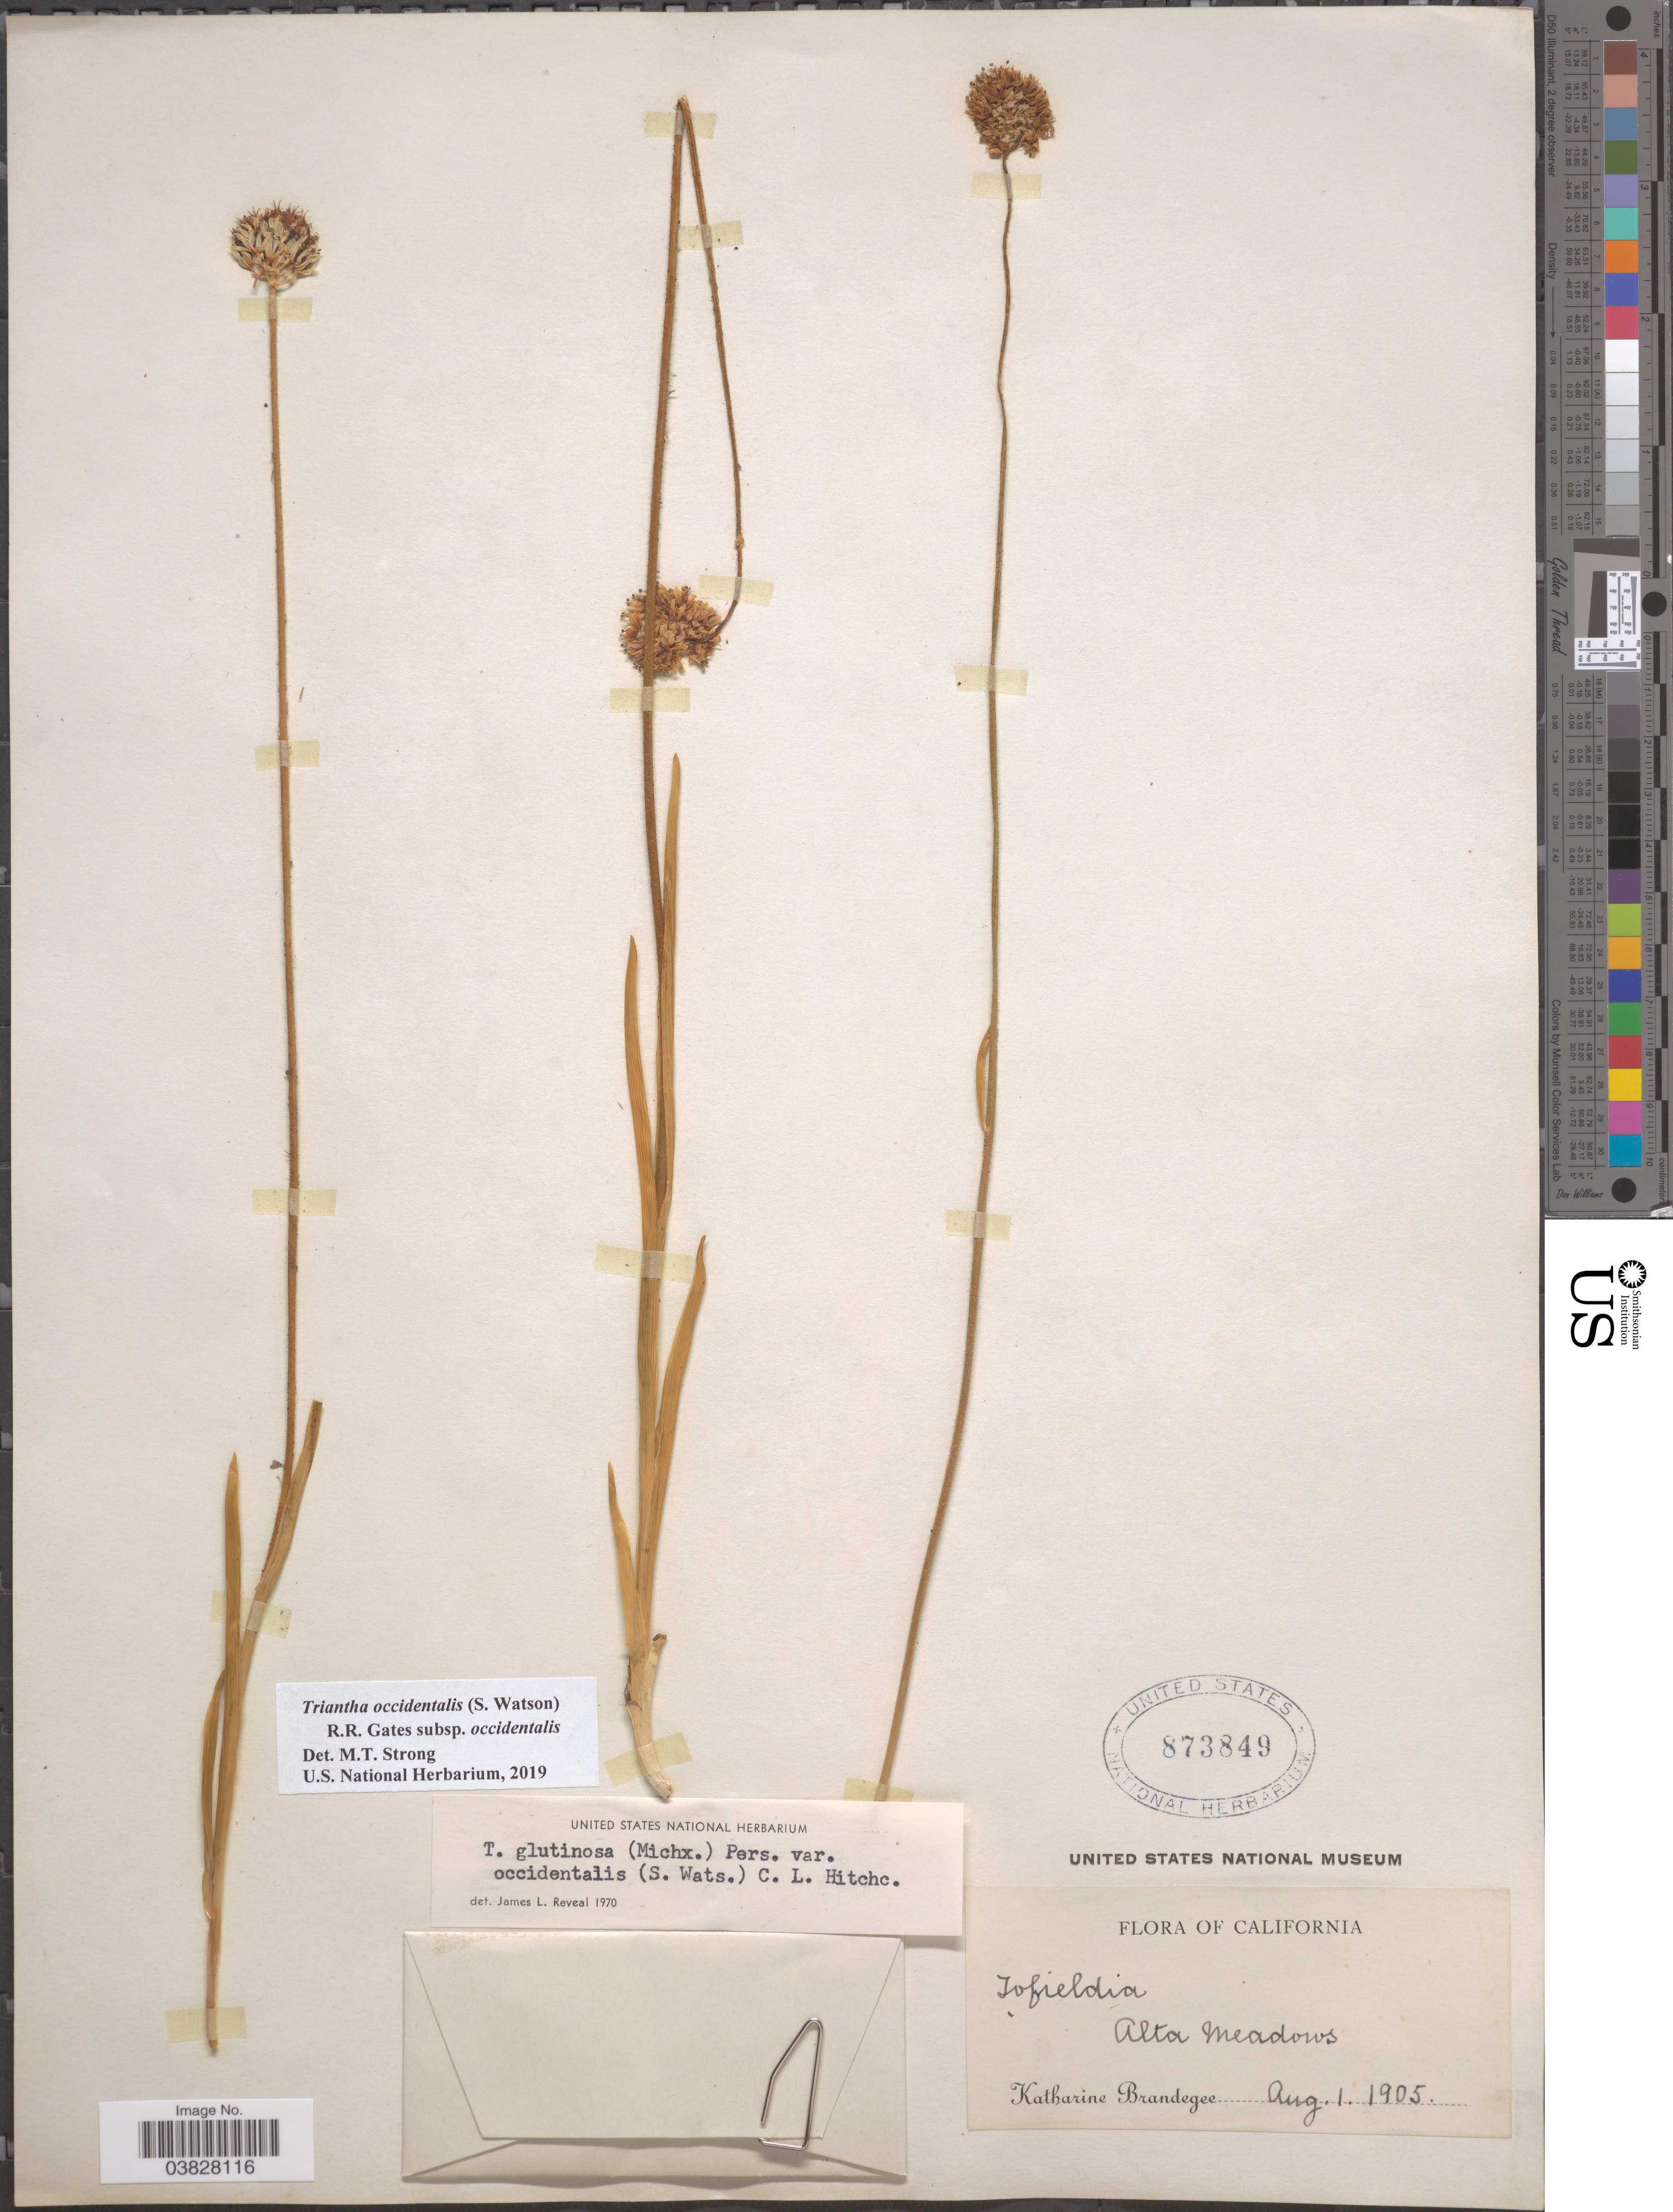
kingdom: Plantae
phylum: Tracheophyta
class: Liliopsida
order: Alismatales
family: Tofieldiaceae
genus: Triantha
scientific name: Triantha occidentalis subsp. occidentalis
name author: (S. Watson) R.R. Gates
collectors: M. K. Brandegee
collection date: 1905-08-01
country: United States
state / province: California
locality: Alta Meadows.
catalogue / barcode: US 873849